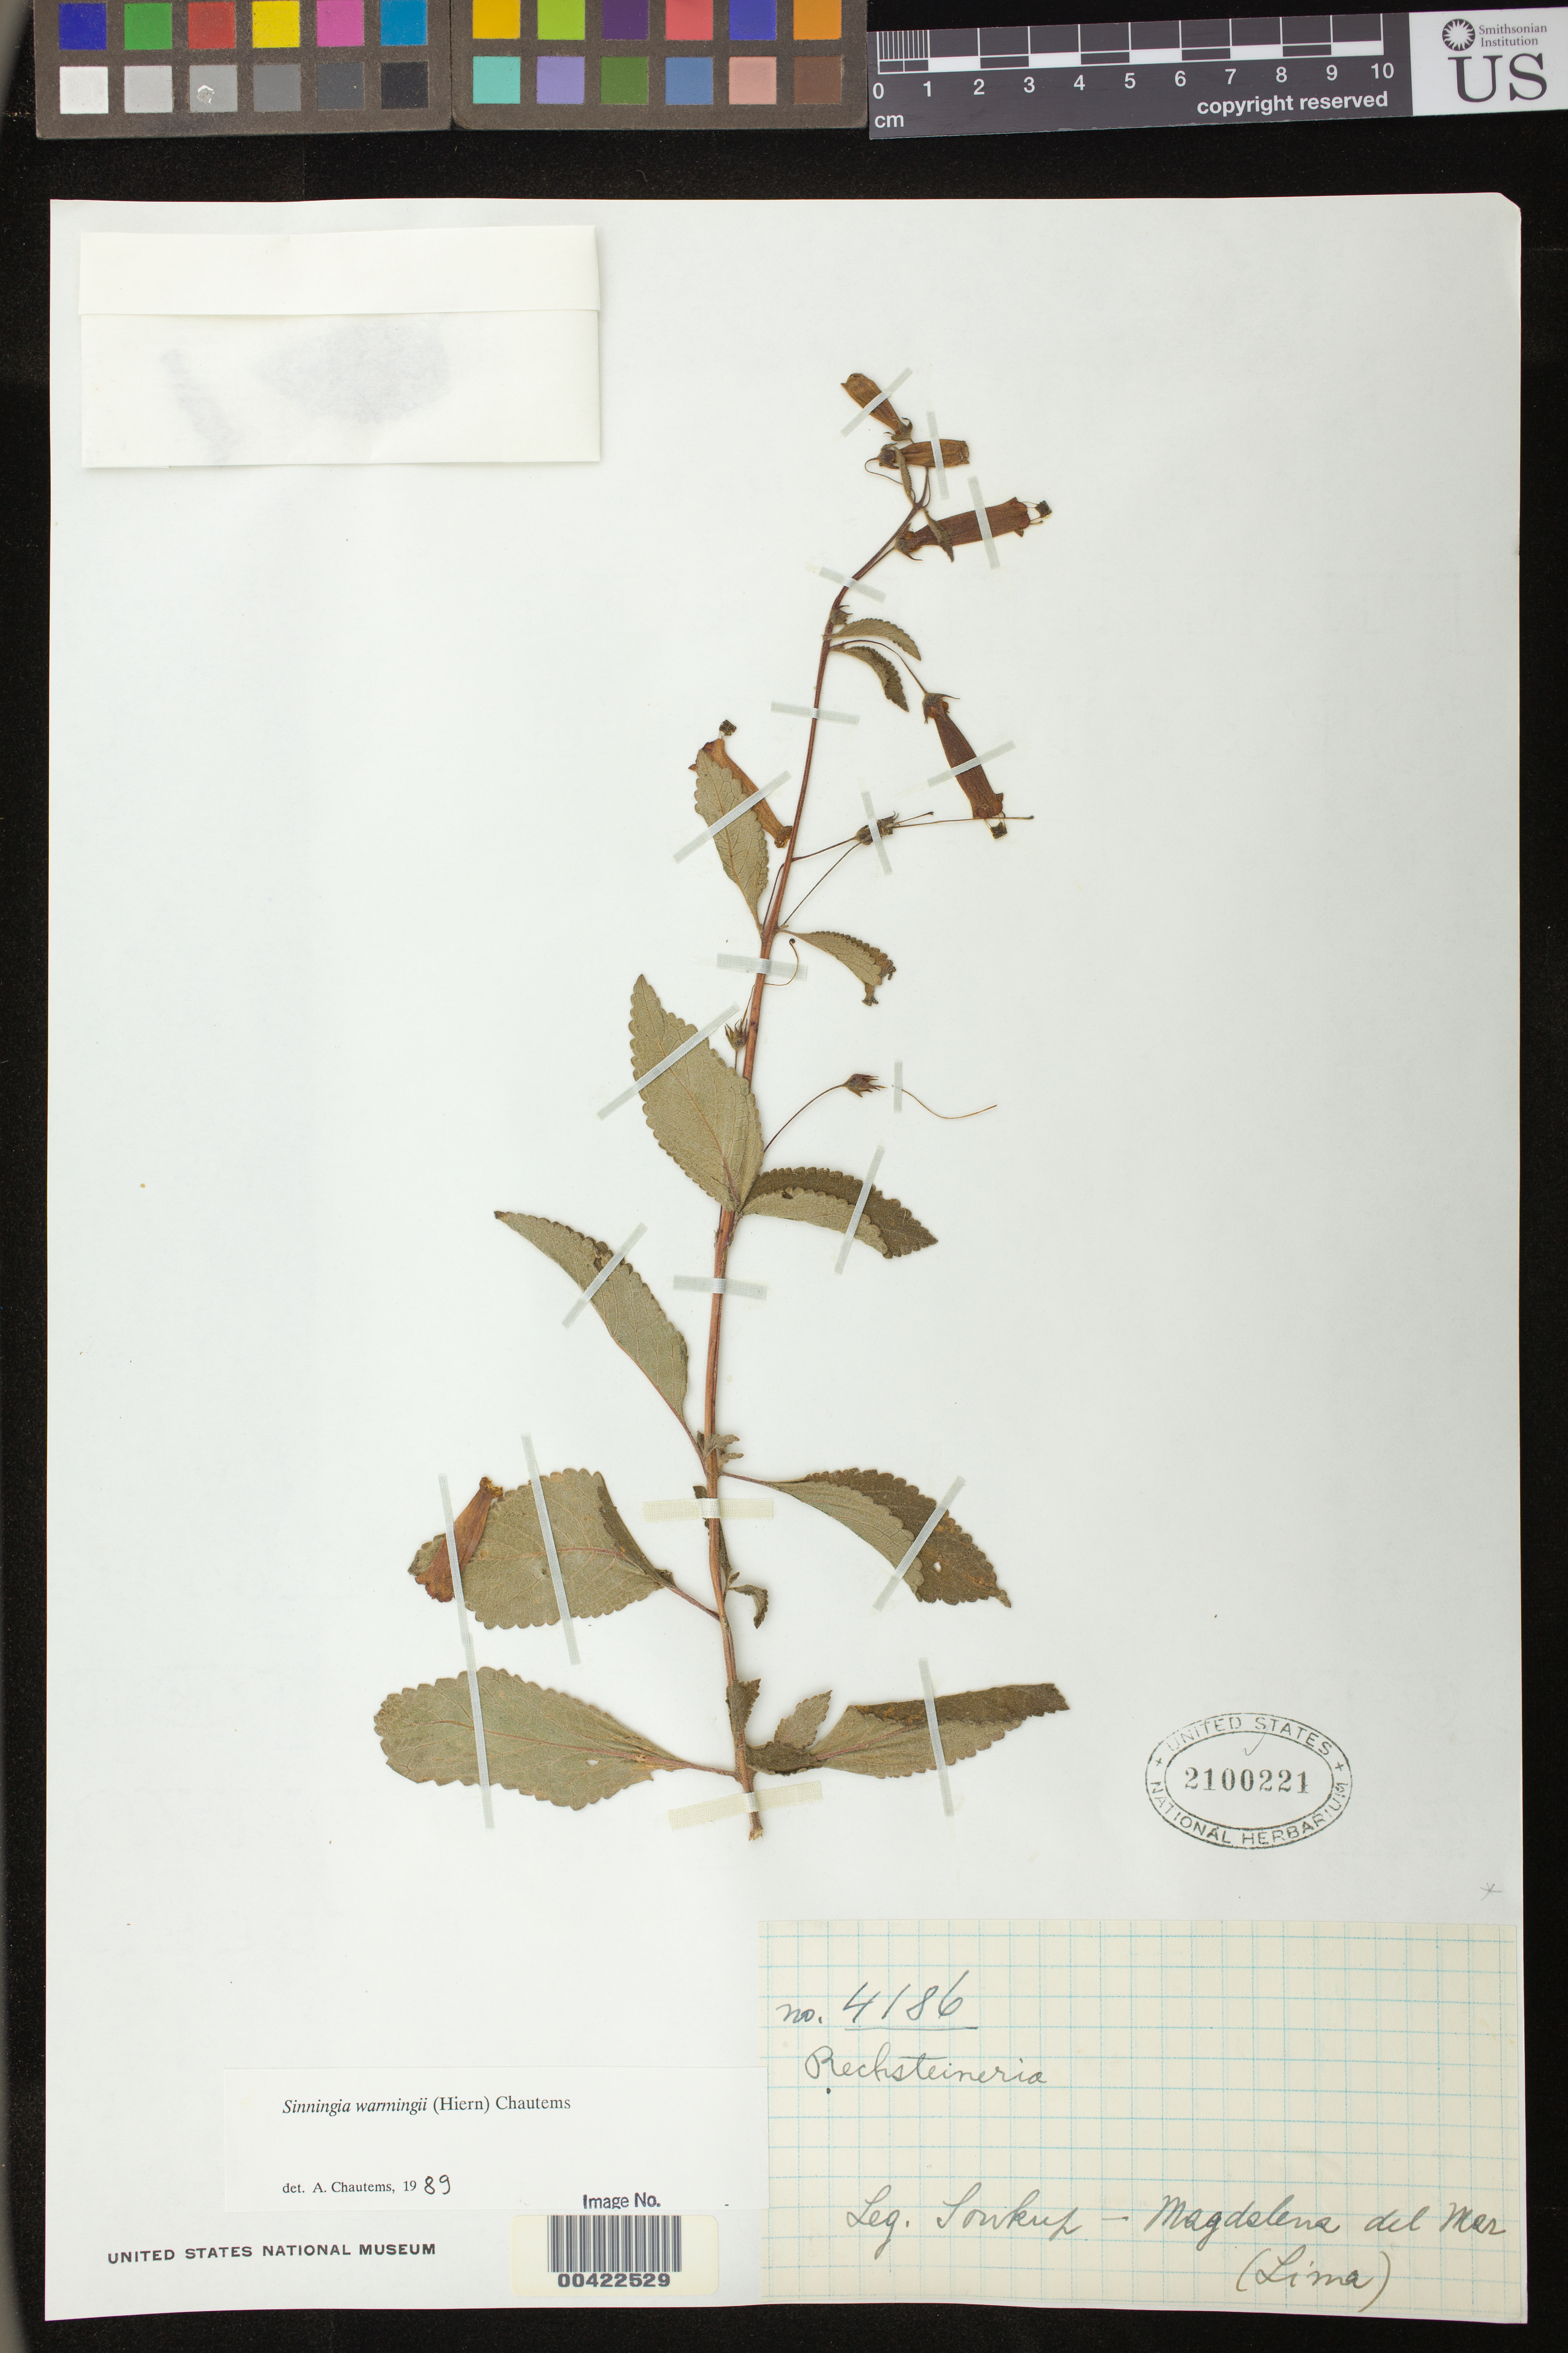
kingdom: Plantae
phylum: Tracheophyta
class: Magnoliopsida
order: Lamiales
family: Gesneriaceae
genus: Sinningia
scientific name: Sinningia warmingii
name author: (Hiern) Chautems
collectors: J. J. Soukup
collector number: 4186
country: Peru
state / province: Lima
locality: Magdelena del Mar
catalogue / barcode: US 2100221